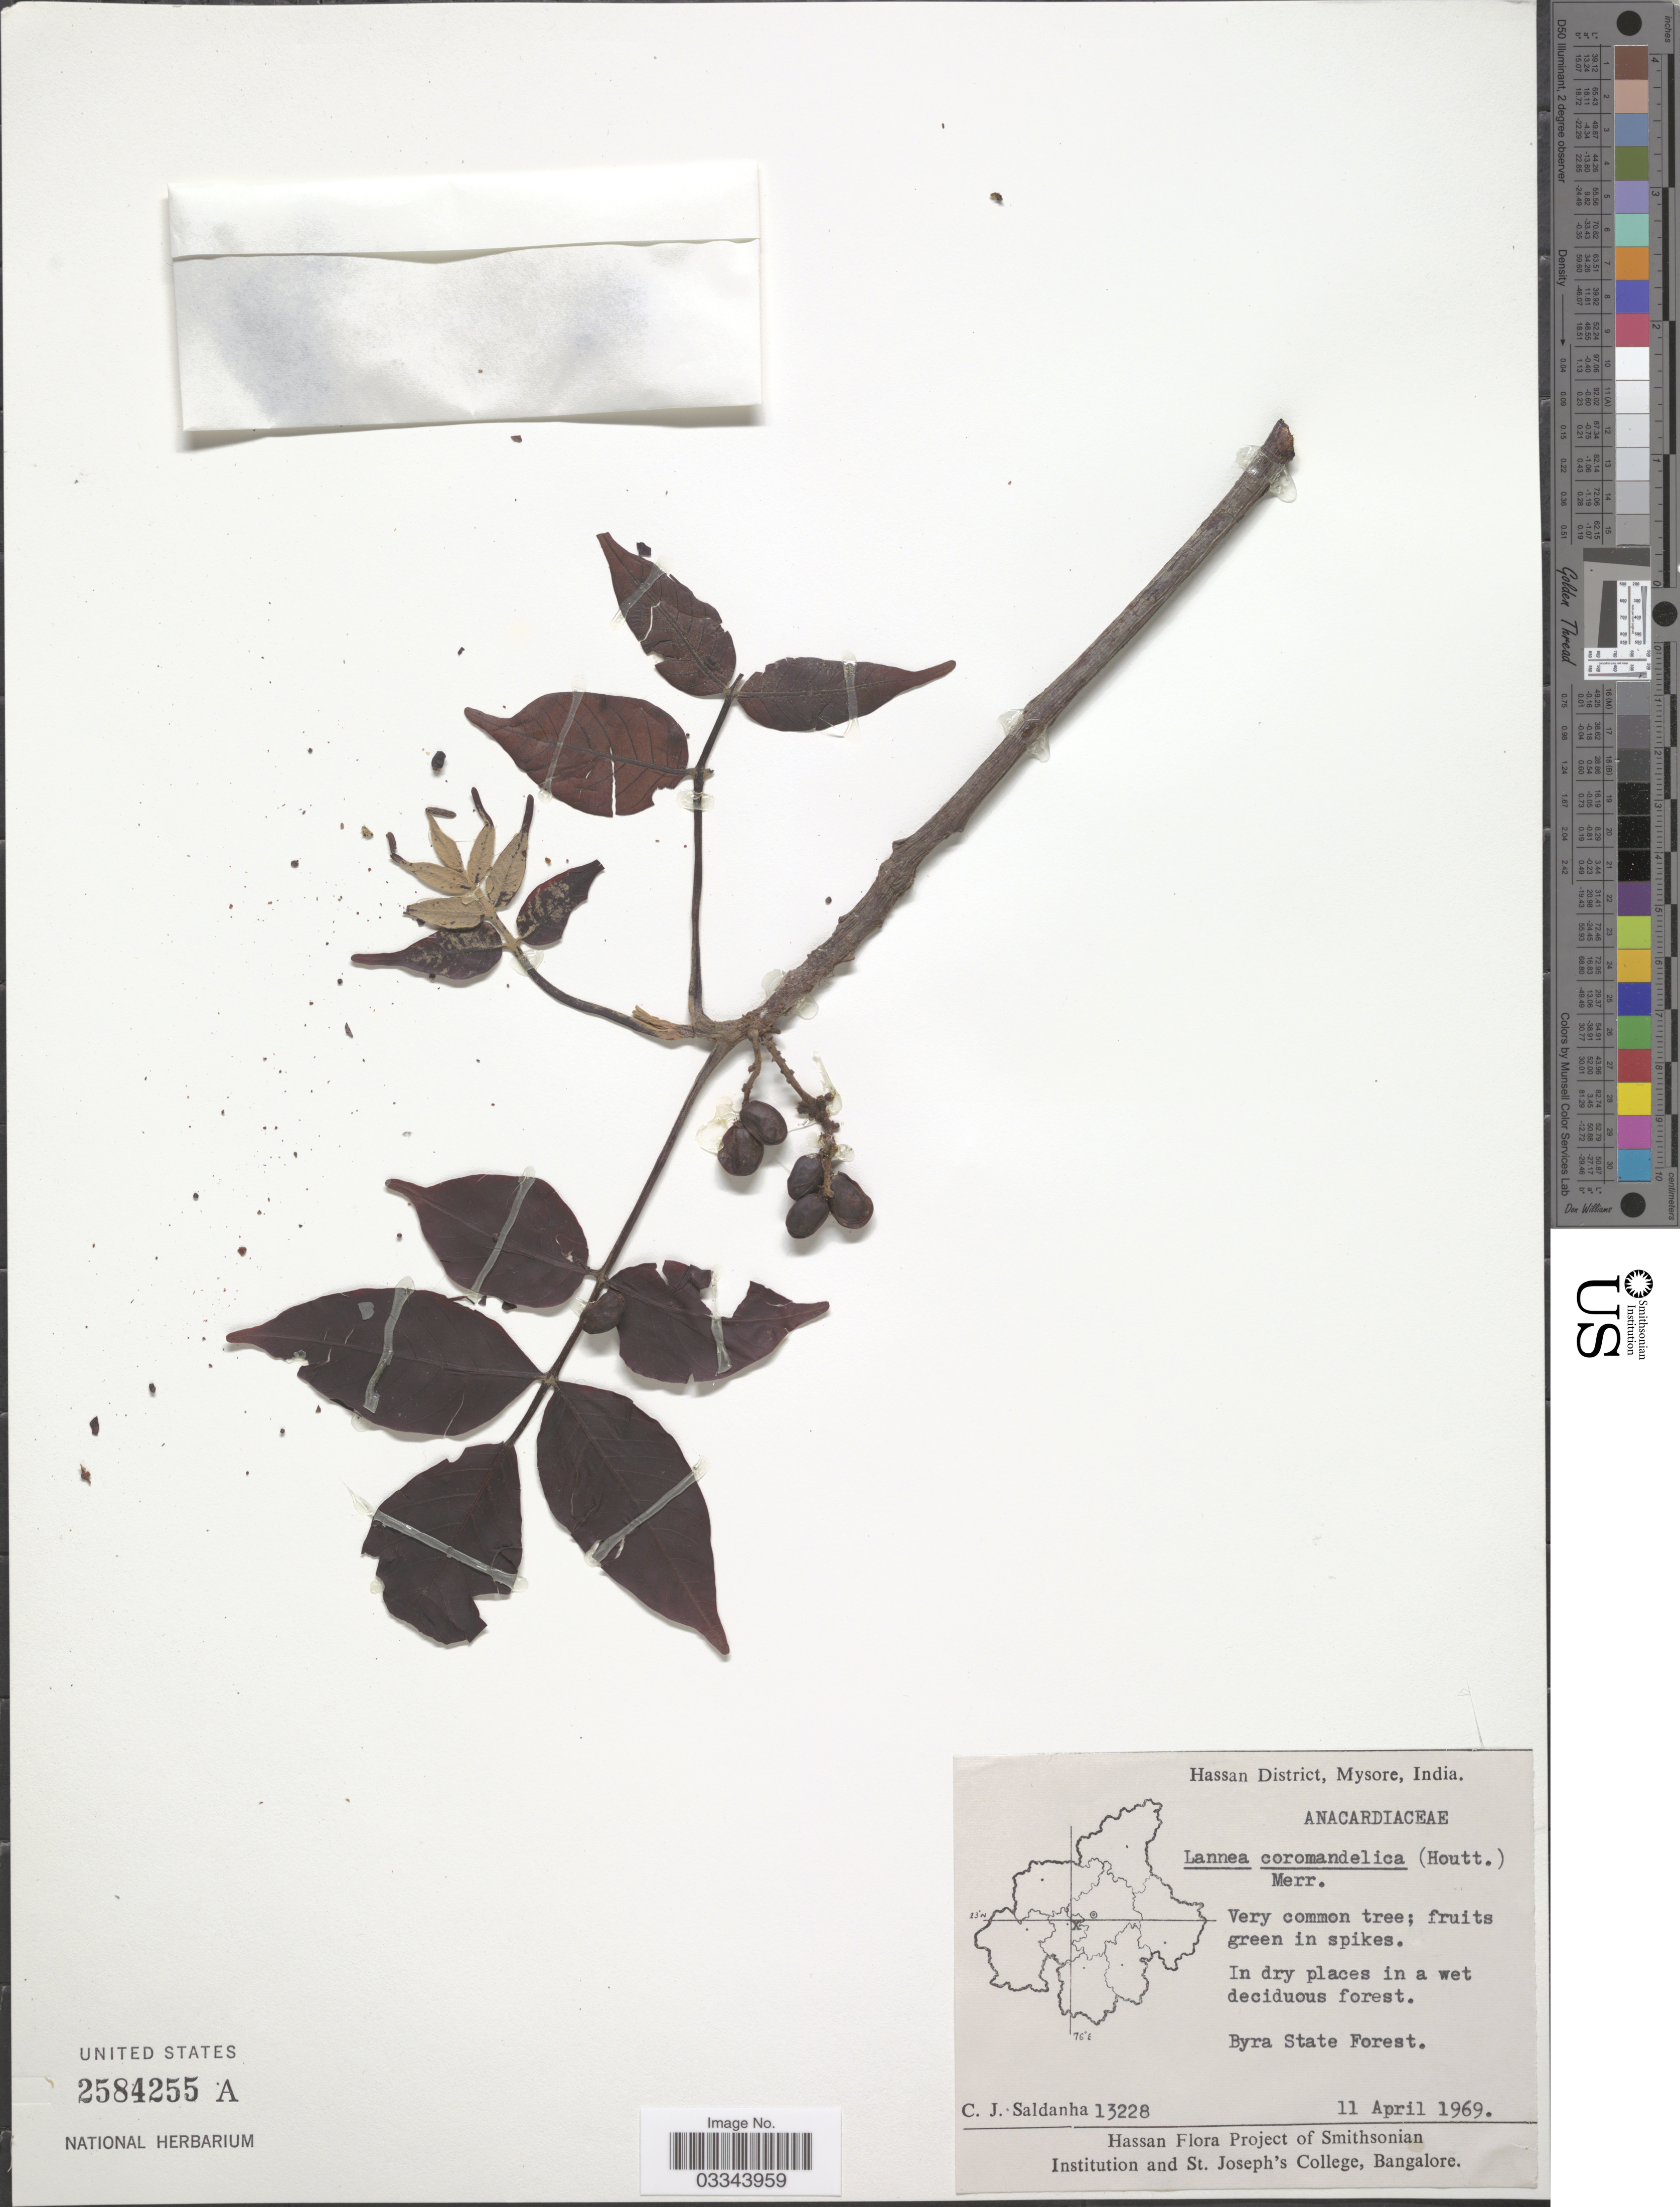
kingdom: Plantae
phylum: Tracheophyta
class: Magnoliopsida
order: Sapindales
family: Anacardiaceae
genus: Lannea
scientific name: Lannea coromandelica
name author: (Houtt.) Merr.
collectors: C. J. Saldanha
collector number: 13228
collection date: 1969-04-11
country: India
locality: Hassan District, Mysore, Byra State Forest.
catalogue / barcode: US 2584255A